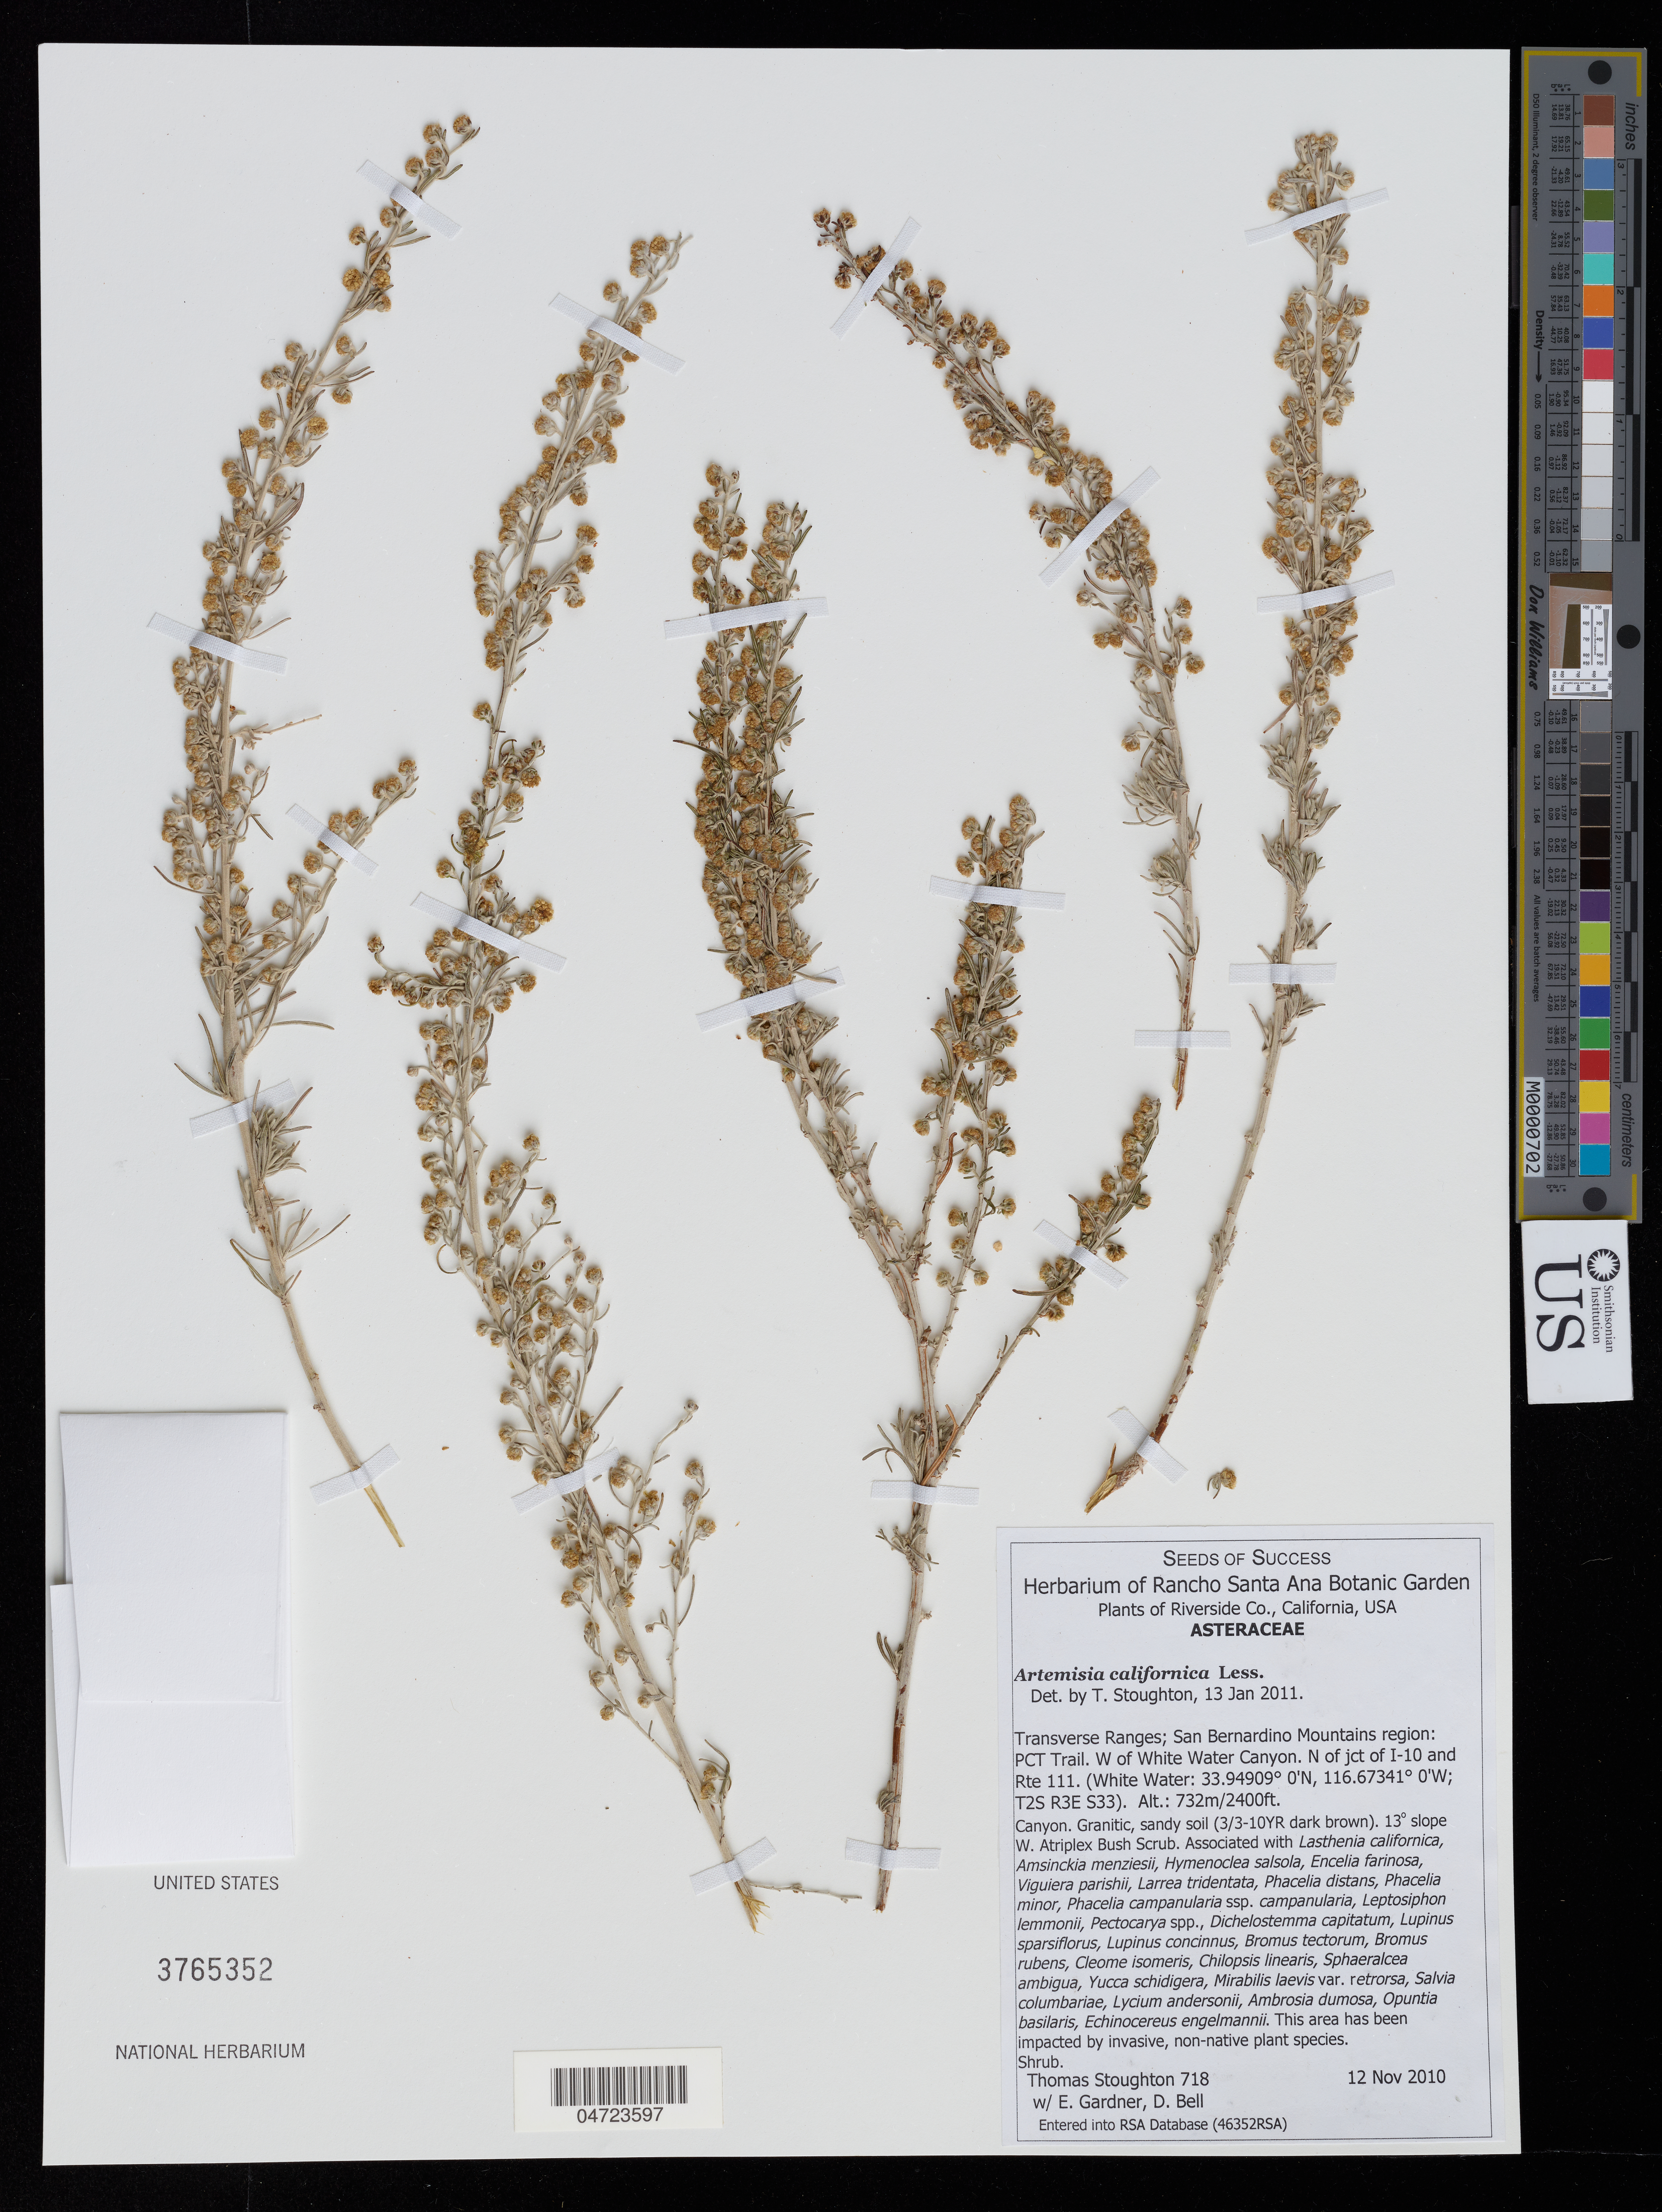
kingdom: Plantae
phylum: Tracheophyta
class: Magnoliopsida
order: Asterales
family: Asteraceae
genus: Artemisia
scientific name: Artemisia californica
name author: Less.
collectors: T. Stoughton, E. Gardner & D. Bell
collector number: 718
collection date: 2010-11-12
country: United States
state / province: California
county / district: Riverside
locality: Riverside Co. Transverse Ranges; San Bernardino Mountains region: PCT Trail. W of White Water Canyon. N of jct of I-10 and Rte 111. (White Water: T2S R3E S33).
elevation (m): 732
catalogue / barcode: US 3765352